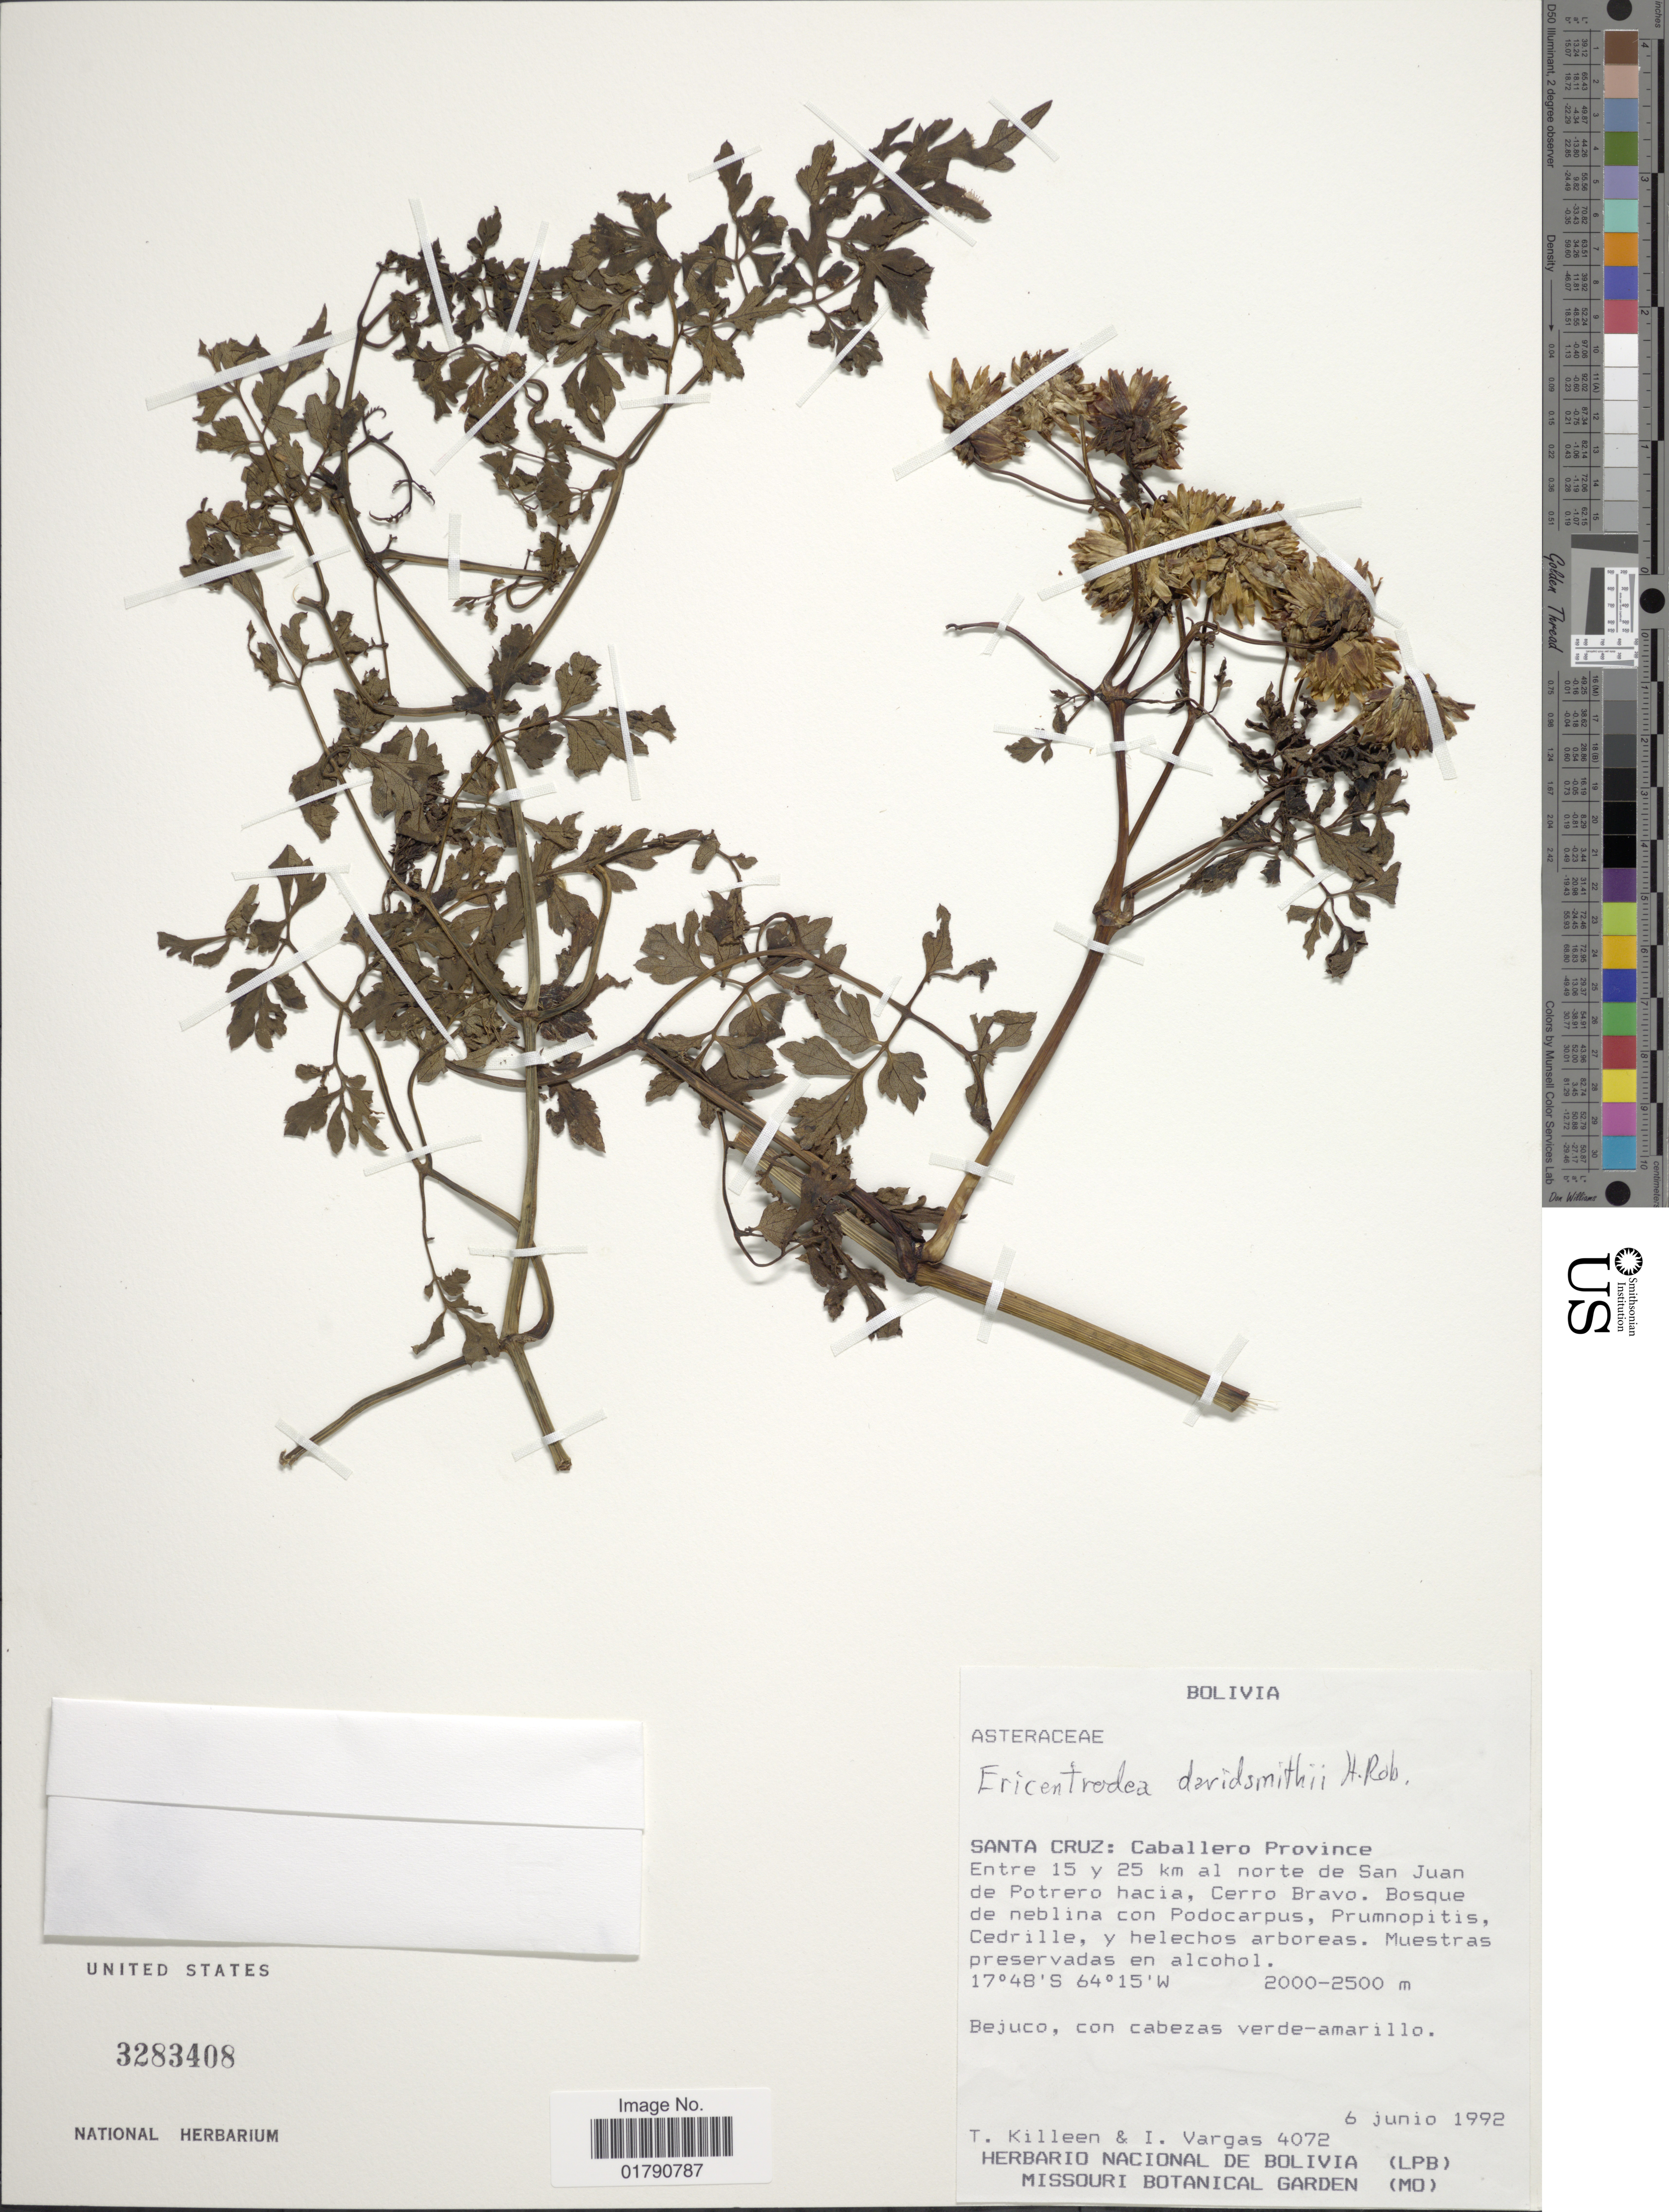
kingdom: Plantae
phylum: Tracheophyta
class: Magnoliopsida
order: Asterales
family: Asteraceae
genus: Ericentrodea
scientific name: Ericentrodea davidsmithii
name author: H. Rob.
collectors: T. J. Killeen & I. Vargas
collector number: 4072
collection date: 1992-06-06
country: Bolivia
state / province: Santa Cruz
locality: Caballero Province, entre 15 y 25 km al norte de San Juan de Potrero hacia, Cerro Bravo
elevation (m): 2000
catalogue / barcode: US 3283408